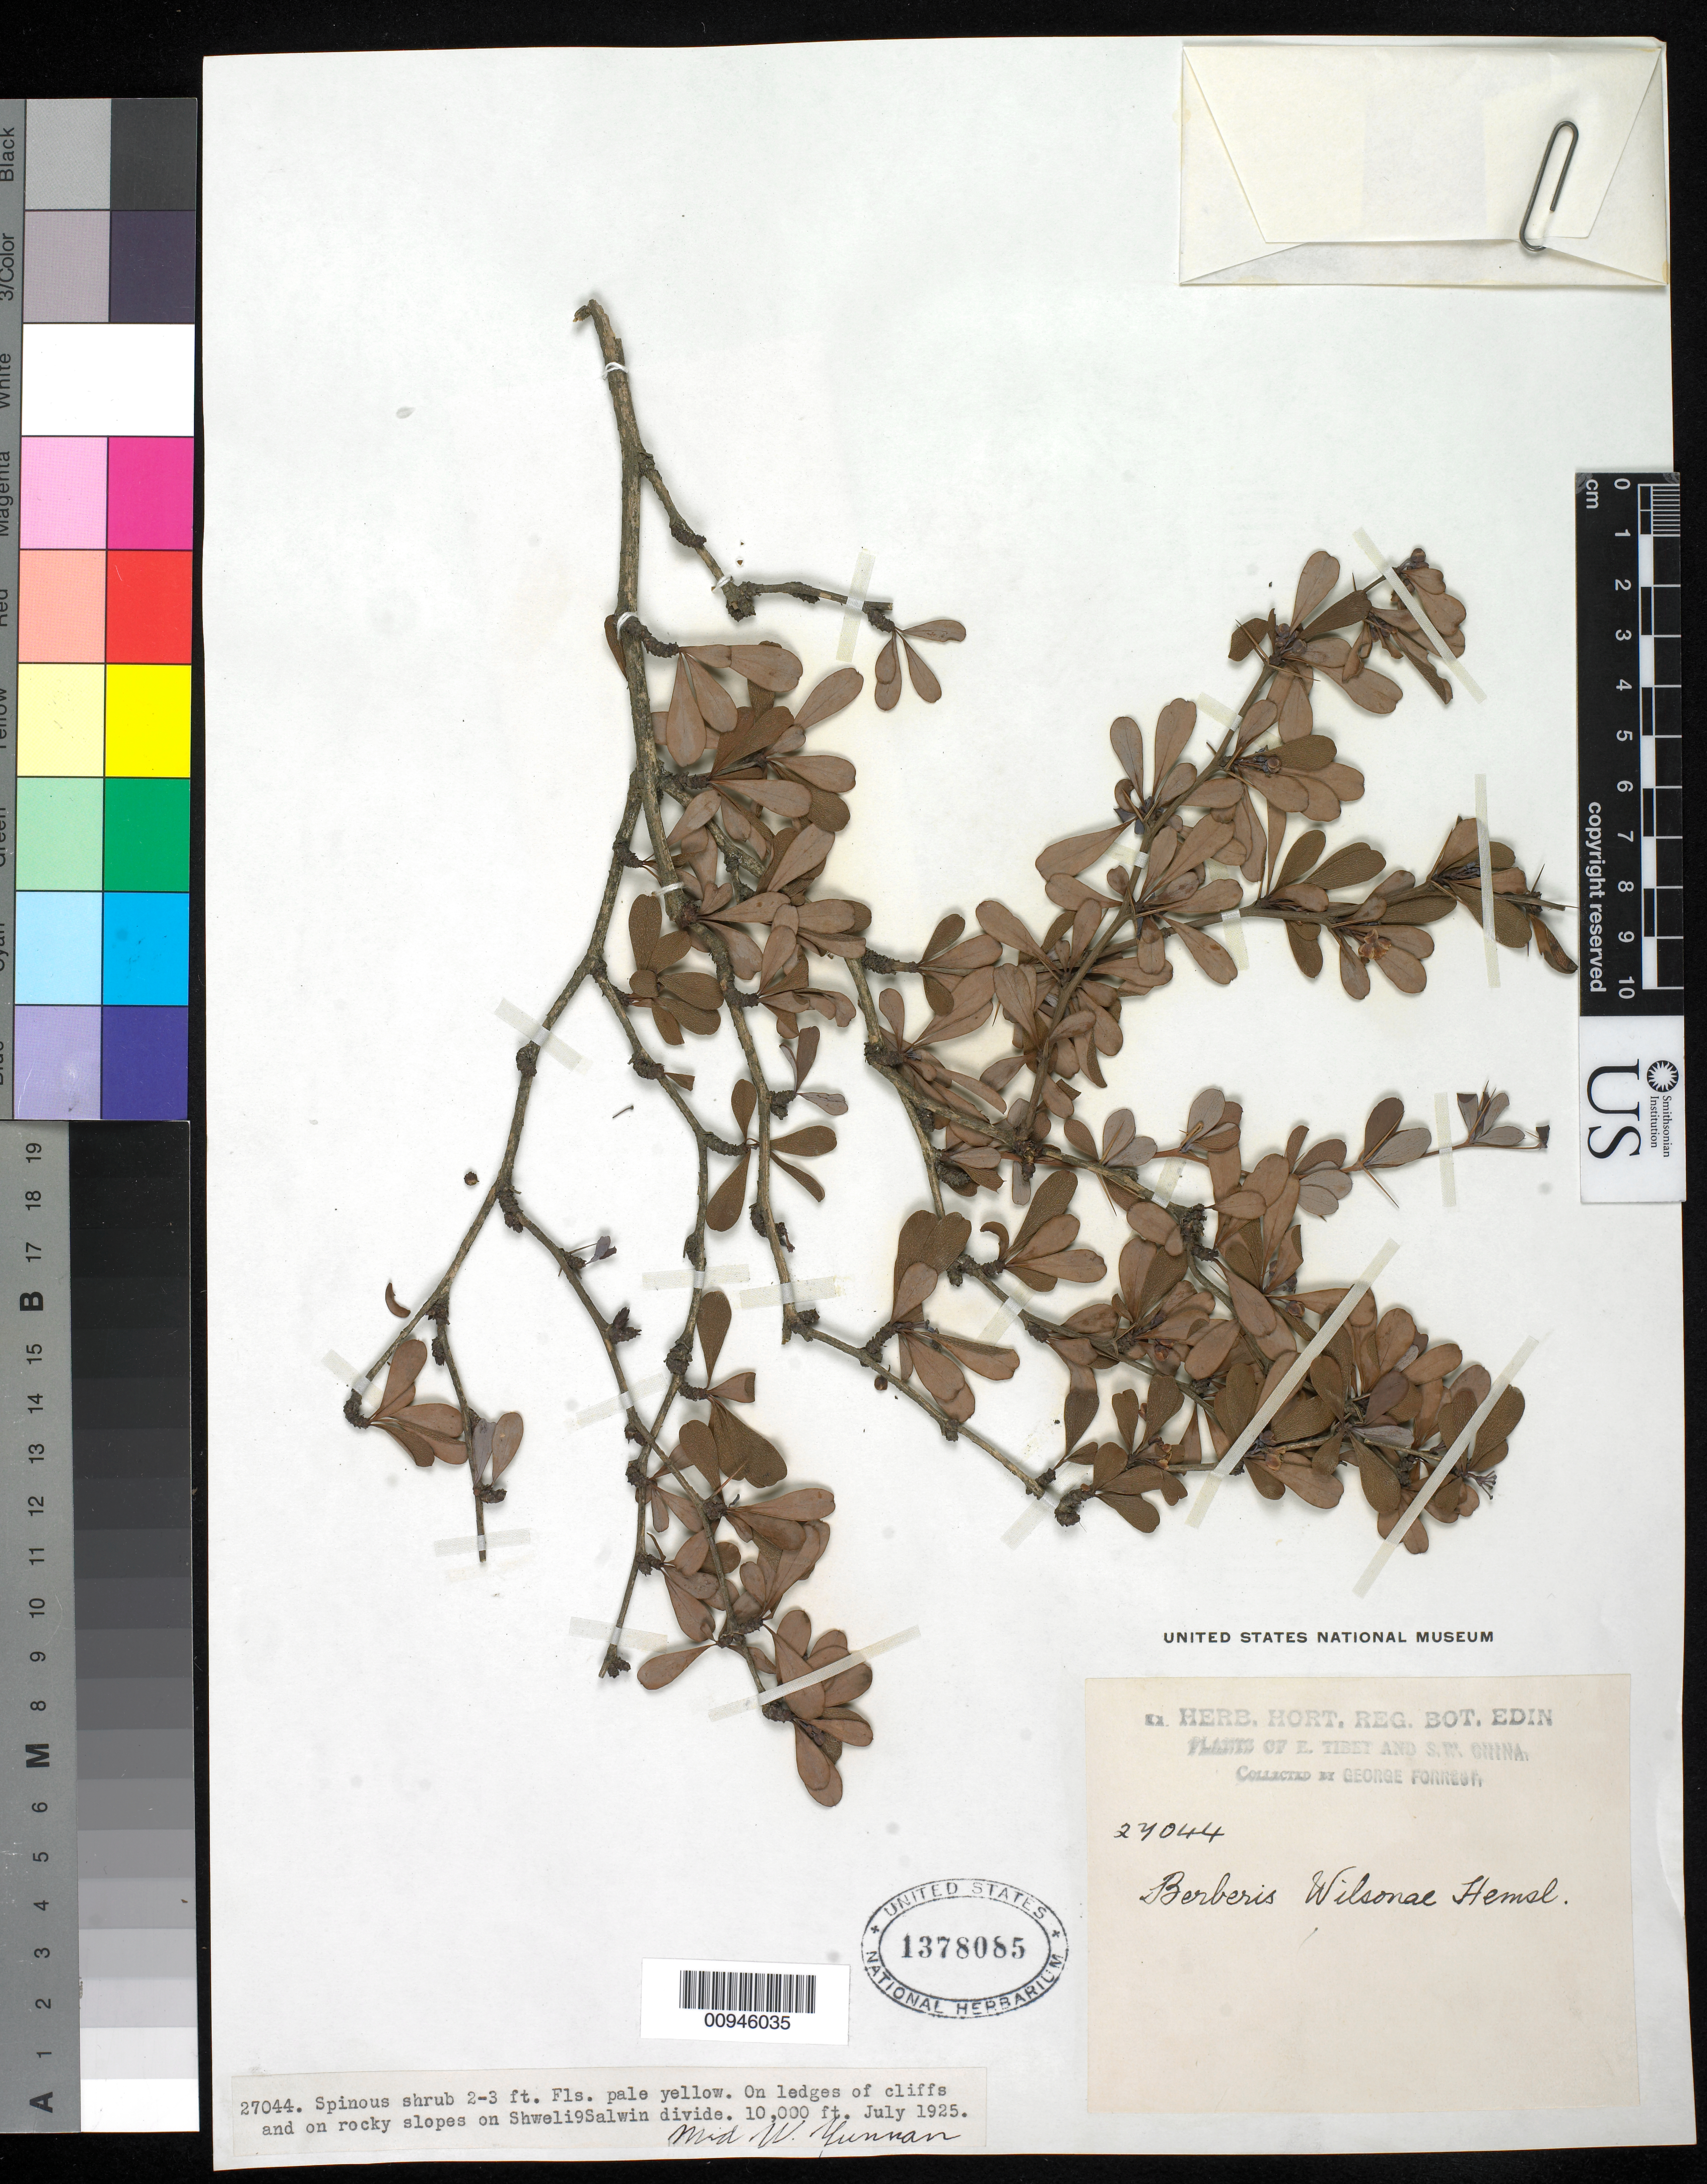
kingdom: Plantae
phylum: Tracheophyta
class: Magnoliopsida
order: Ranunculales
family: Berberidaceae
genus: Berberis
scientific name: Berberis wilsoniae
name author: Hemsl.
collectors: G. Forrest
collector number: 27044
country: China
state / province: Yunnan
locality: Shweli-Salwin divide.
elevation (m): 3048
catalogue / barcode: US 1378085